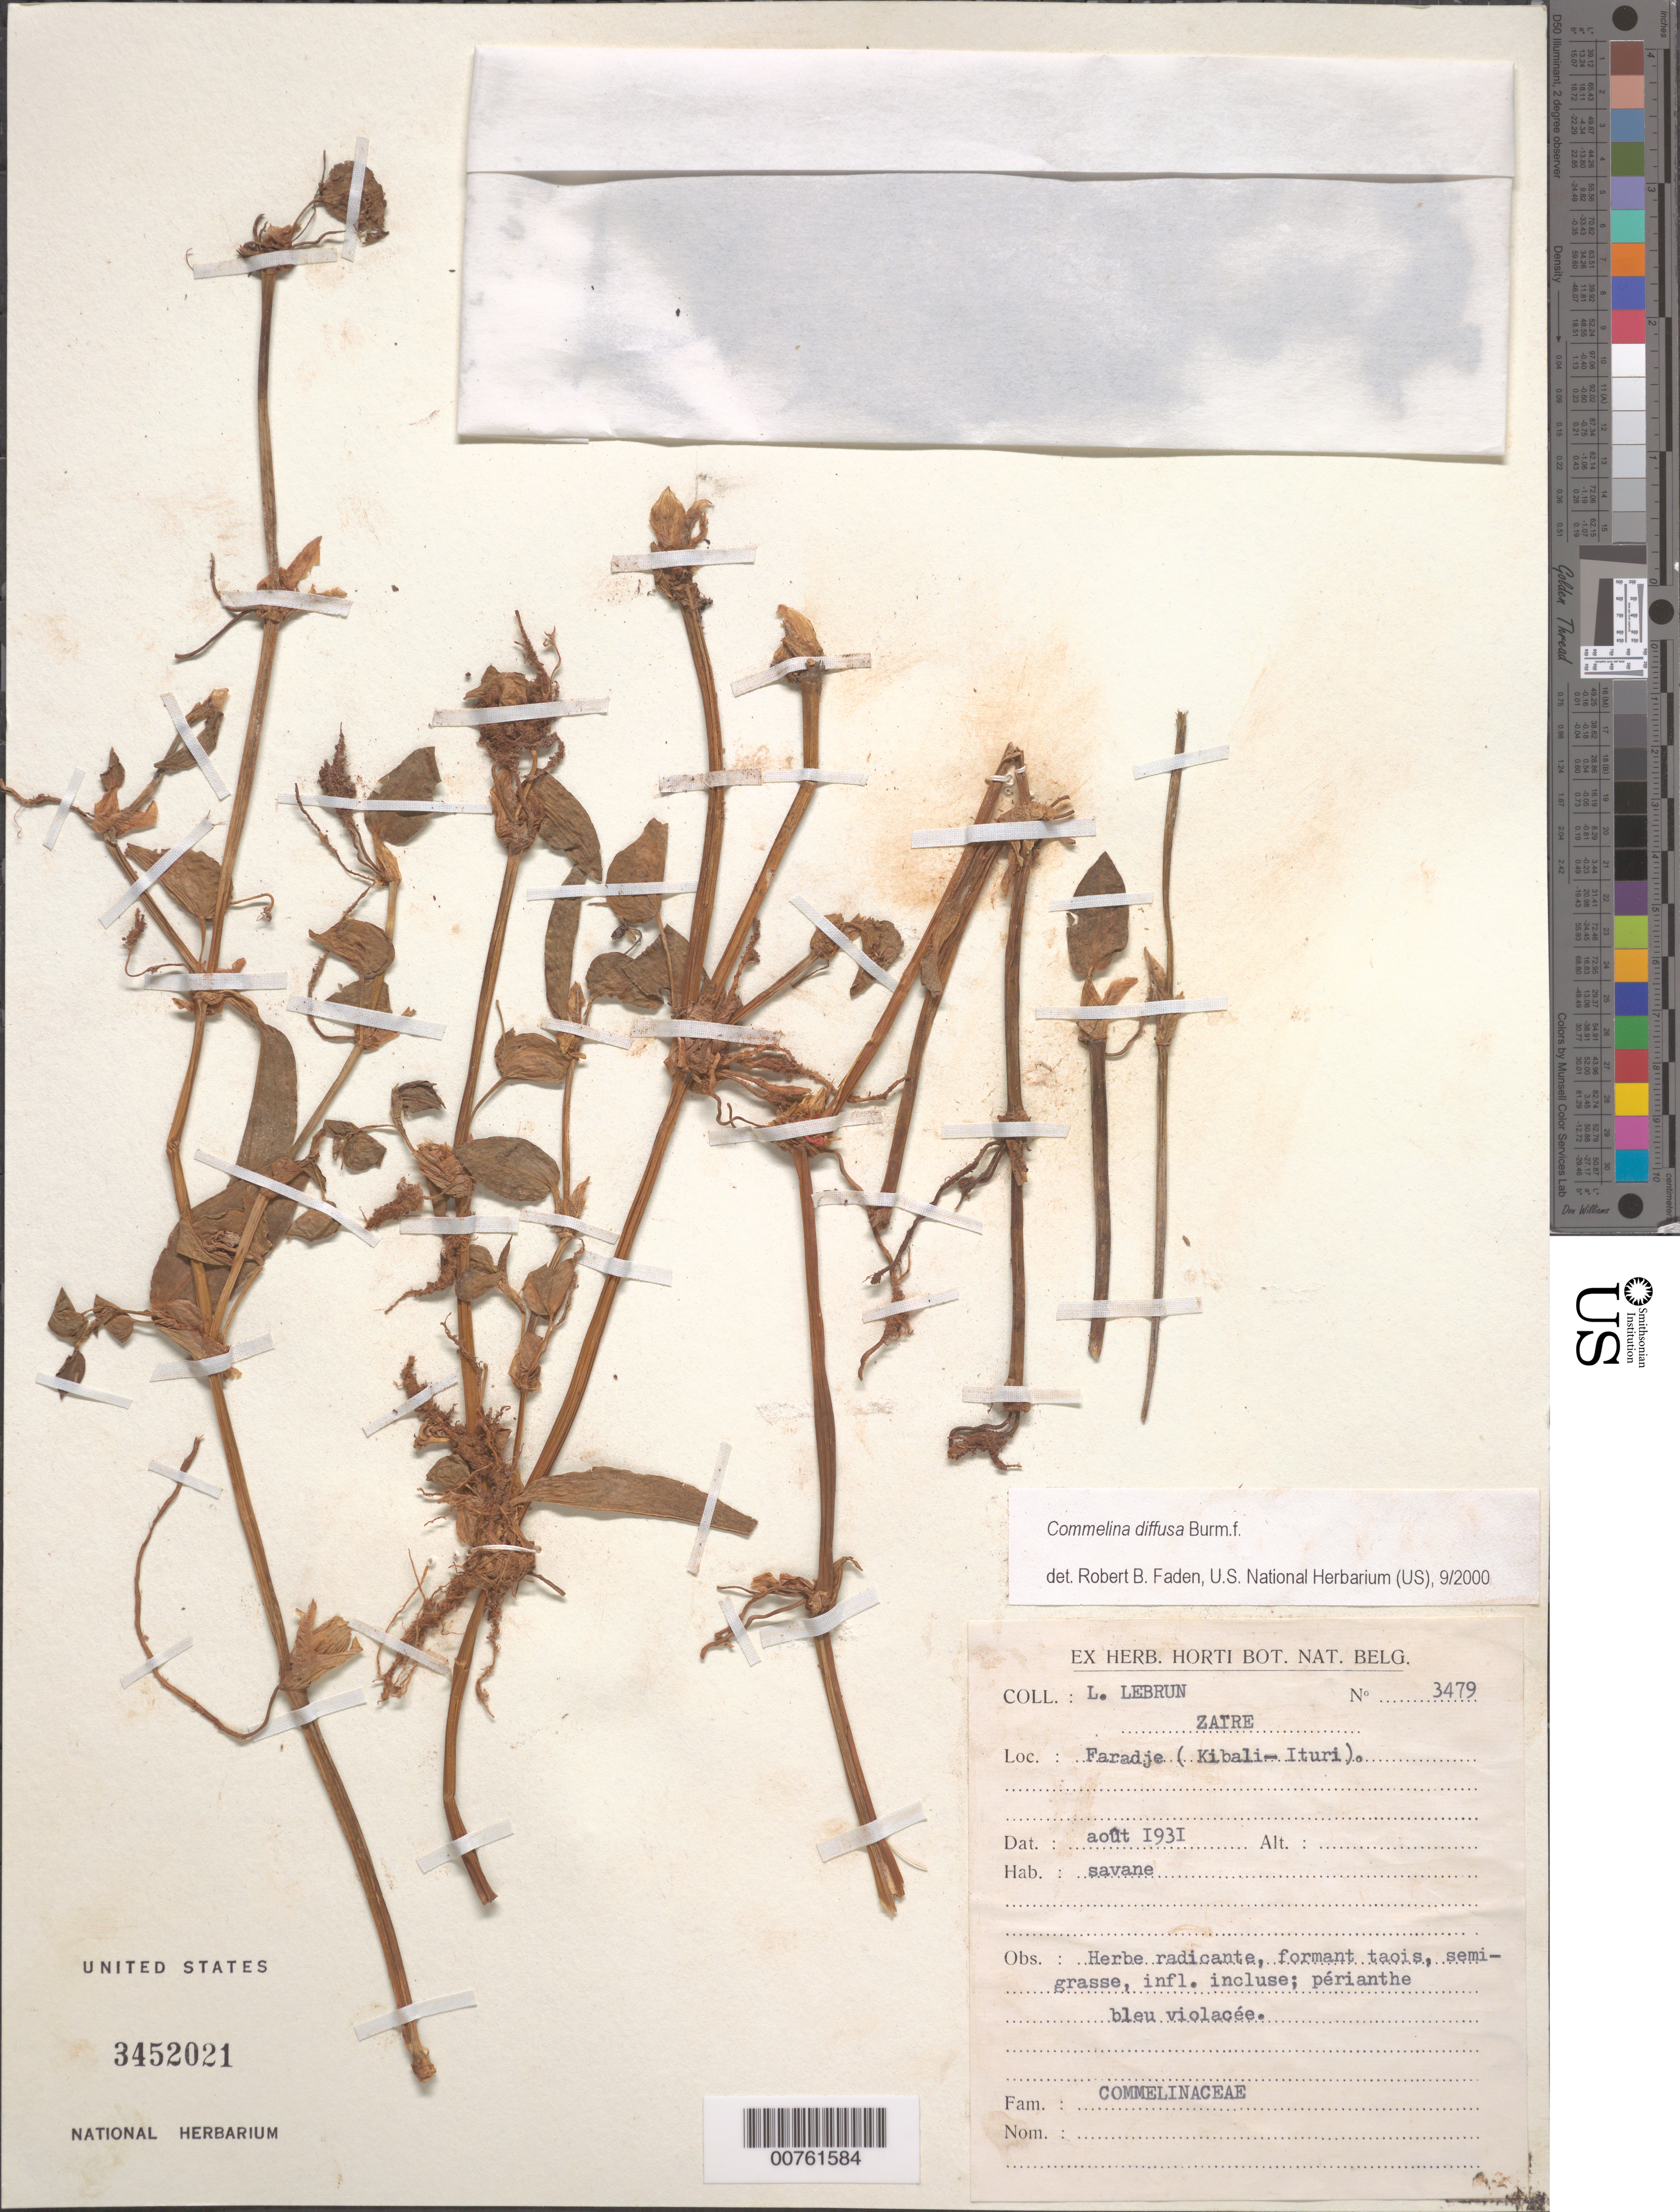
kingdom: Plantae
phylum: Tracheophyta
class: Liliopsida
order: Commelinales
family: Commelinaceae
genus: Commelina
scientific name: Commelina diffusa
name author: Burm. f.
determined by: Faden, Robert B., (US), Smithsonian Institution - National Museum of Natural History (UNITED STATES)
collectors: L. Lebrun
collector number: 3479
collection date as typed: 00 Aug 1931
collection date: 1931-08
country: Congo, Democratic Republic of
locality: Faradje (Kibali-Ituri)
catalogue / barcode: US 3452021